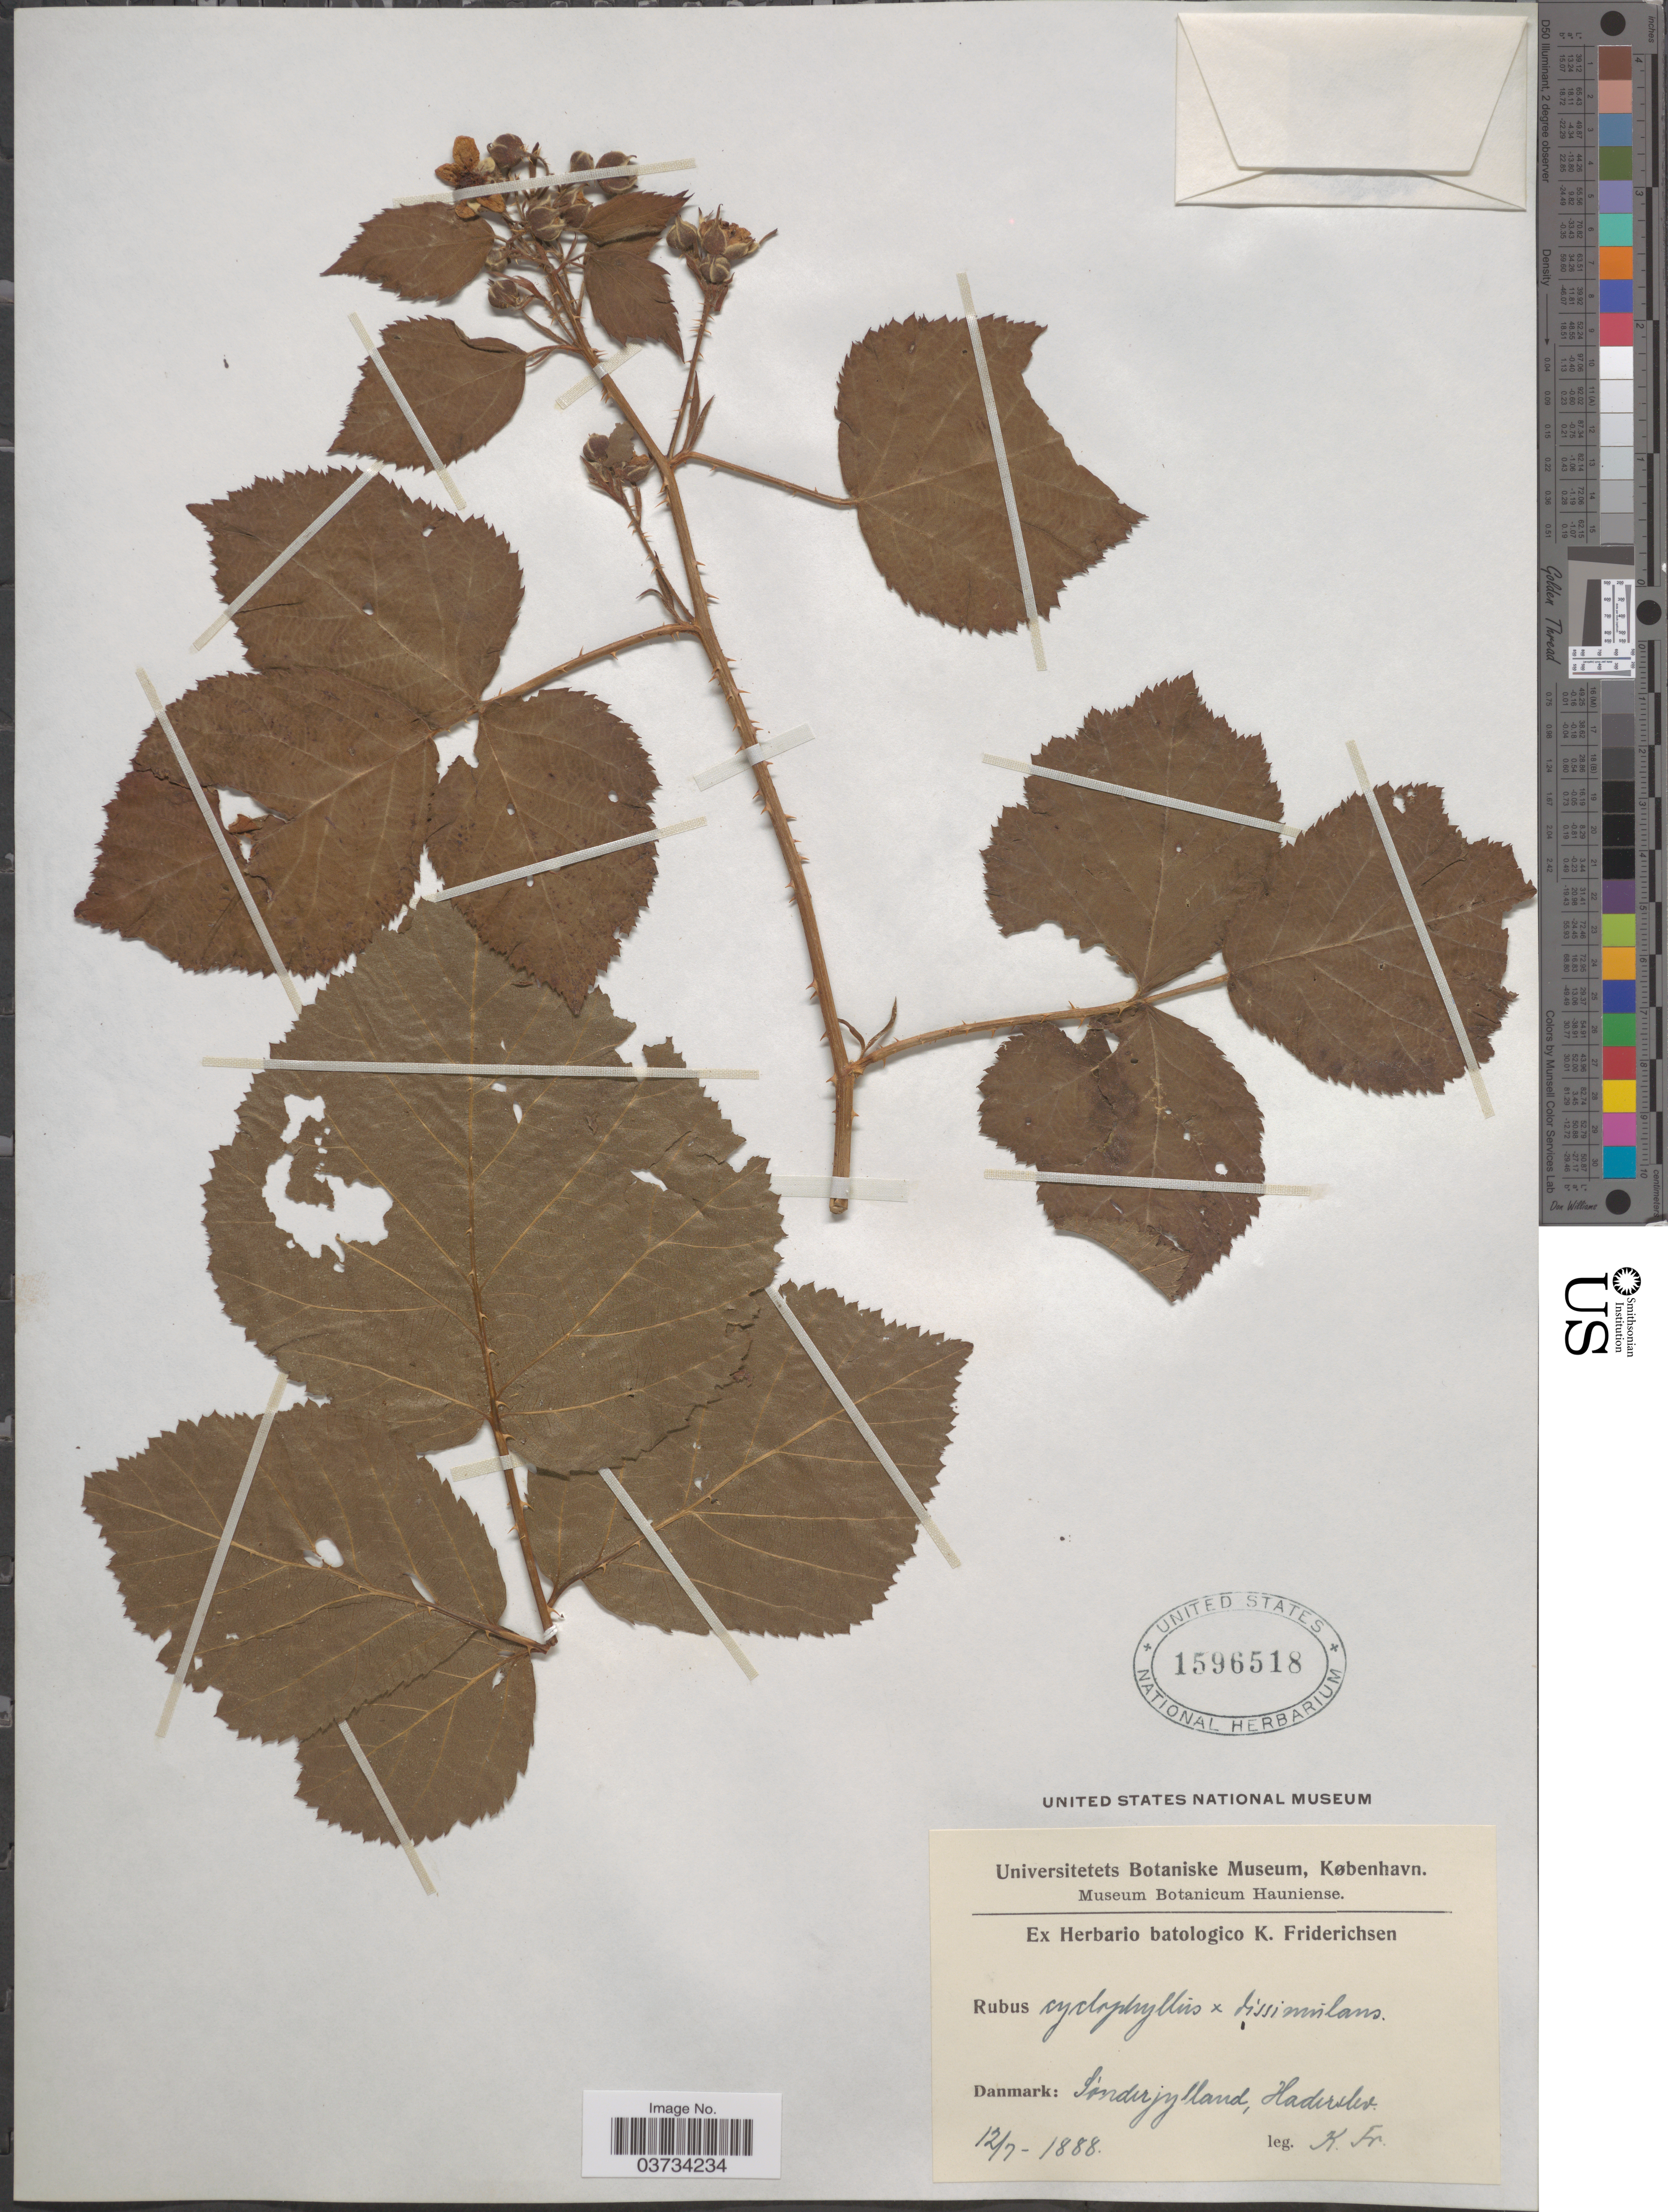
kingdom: Plantae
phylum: Tracheophyta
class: Magnoliopsida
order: Rosales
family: Rosaceae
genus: Rubus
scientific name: Rubus cyclophyllus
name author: Lindeb.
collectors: K. Friderichsen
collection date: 1888-07-12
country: Denmark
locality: Danmark: Sónderjylland, Haderslev.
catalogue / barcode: US 1596518